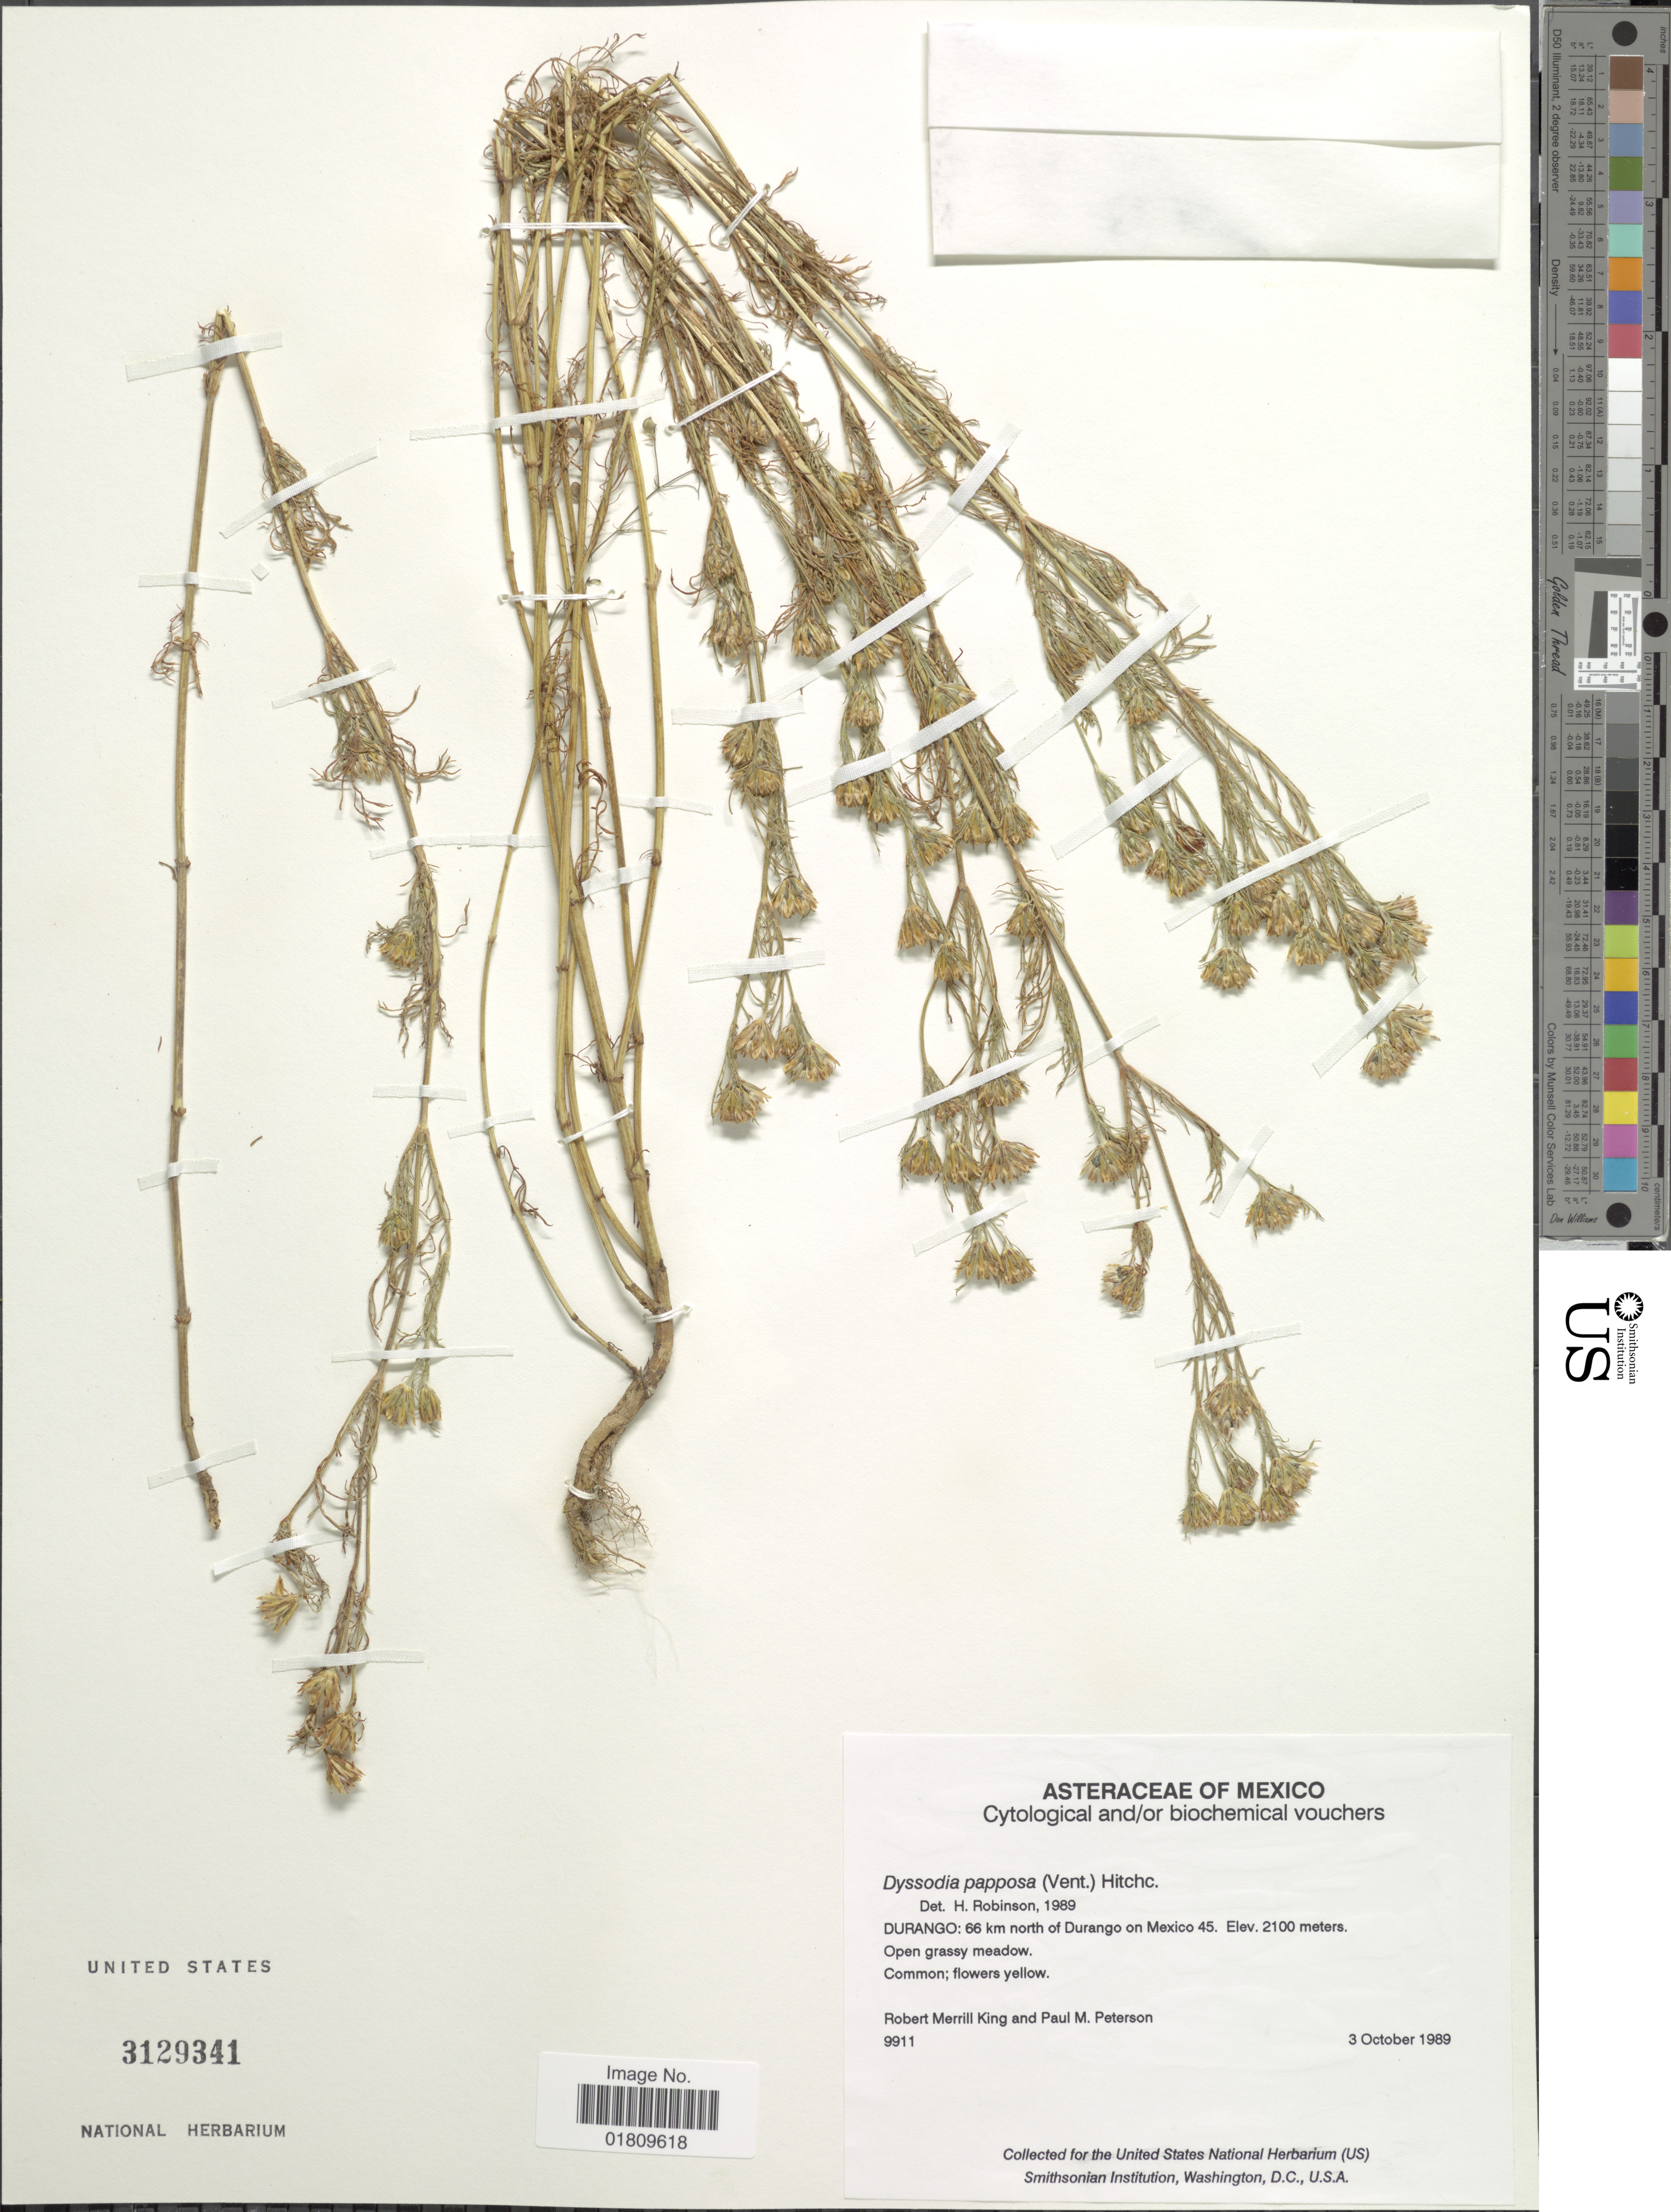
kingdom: Plantae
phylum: Tracheophyta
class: Magnoliopsida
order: Asterales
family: Asteraceae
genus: Dyssodia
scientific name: Dyssodia papposa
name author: (Vent.) Hitchc.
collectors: R. M. King & P. M. Peterson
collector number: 9911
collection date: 1989-10-03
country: Mexico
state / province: Durango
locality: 66 km north of Durango on Mexico 45, open grassy meadow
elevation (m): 2100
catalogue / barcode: US 3129341